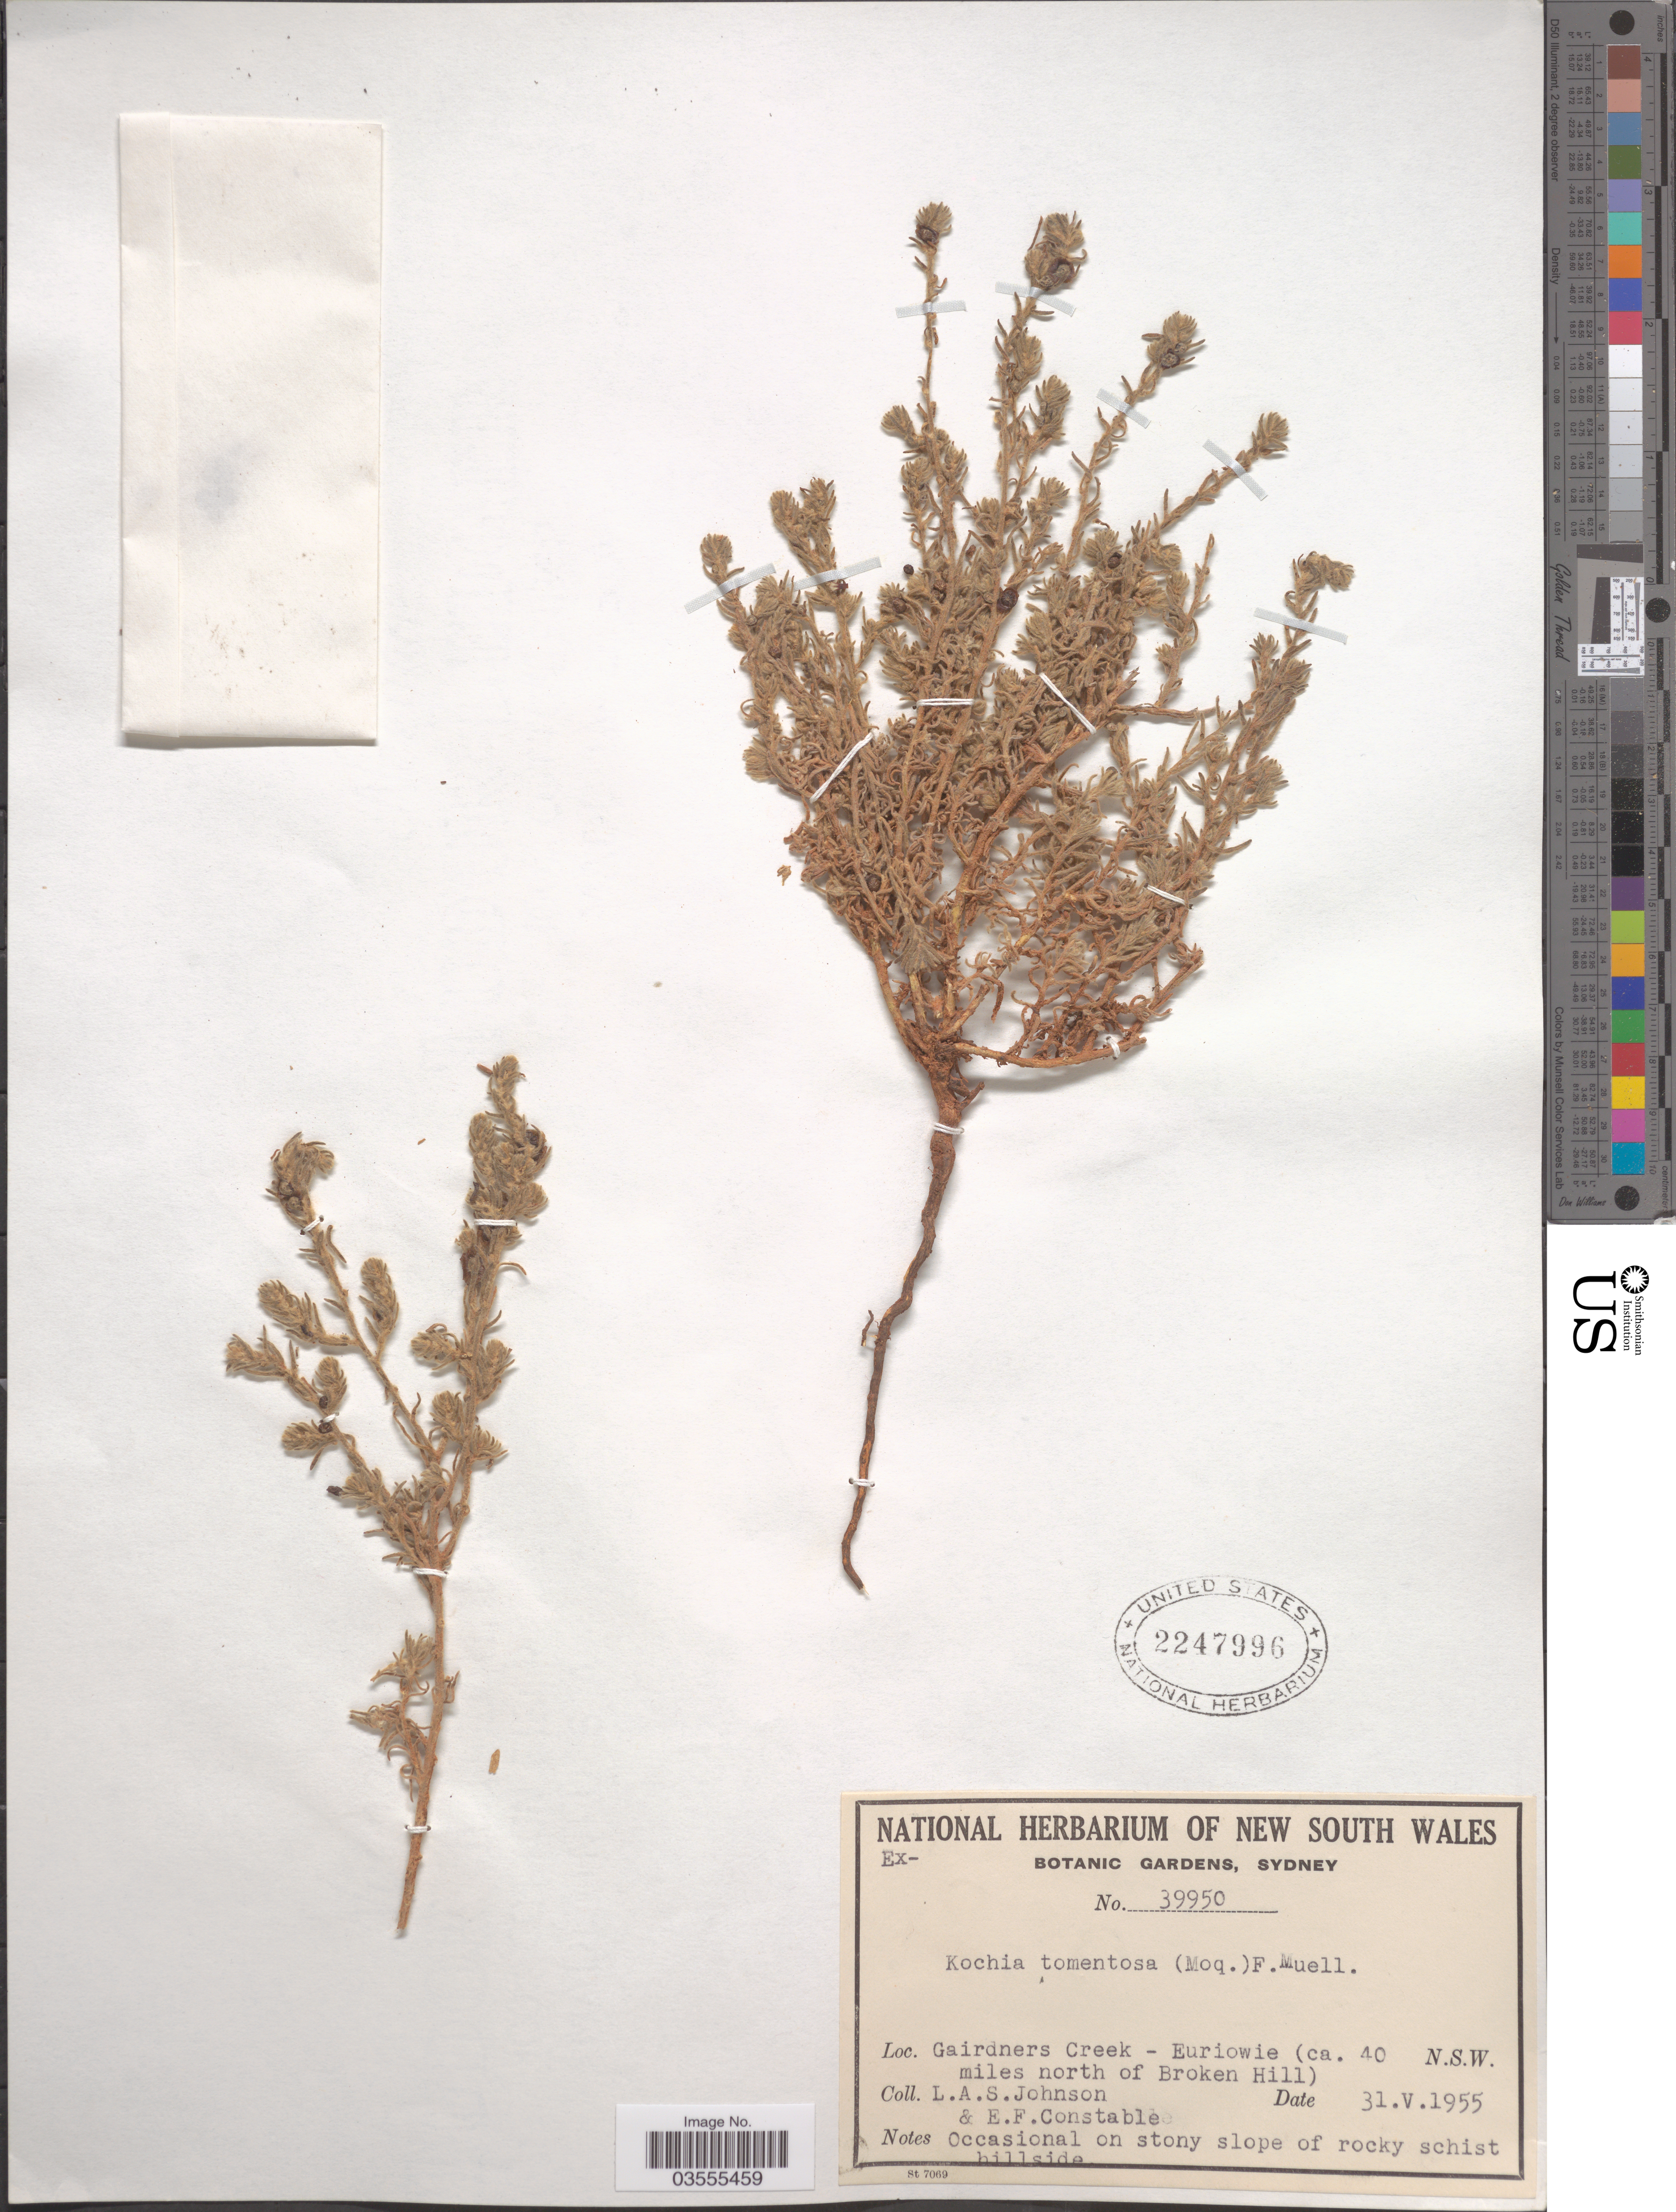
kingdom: Plantae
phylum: Tracheophyta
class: Magnoliopsida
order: Caryophyllales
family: Amaranthaceae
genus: Maireana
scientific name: Maireana integra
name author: (Paul G. Wilson) Paul G. Wilson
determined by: Wilson, Paul G.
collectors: L. A. S. Johnson & E. F. Constable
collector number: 39950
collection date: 1955-05-31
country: Australia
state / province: New South Wales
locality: Gairdners Creek - Euriowie (ca. 40 miles north of Broken Hill).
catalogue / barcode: US 2247996